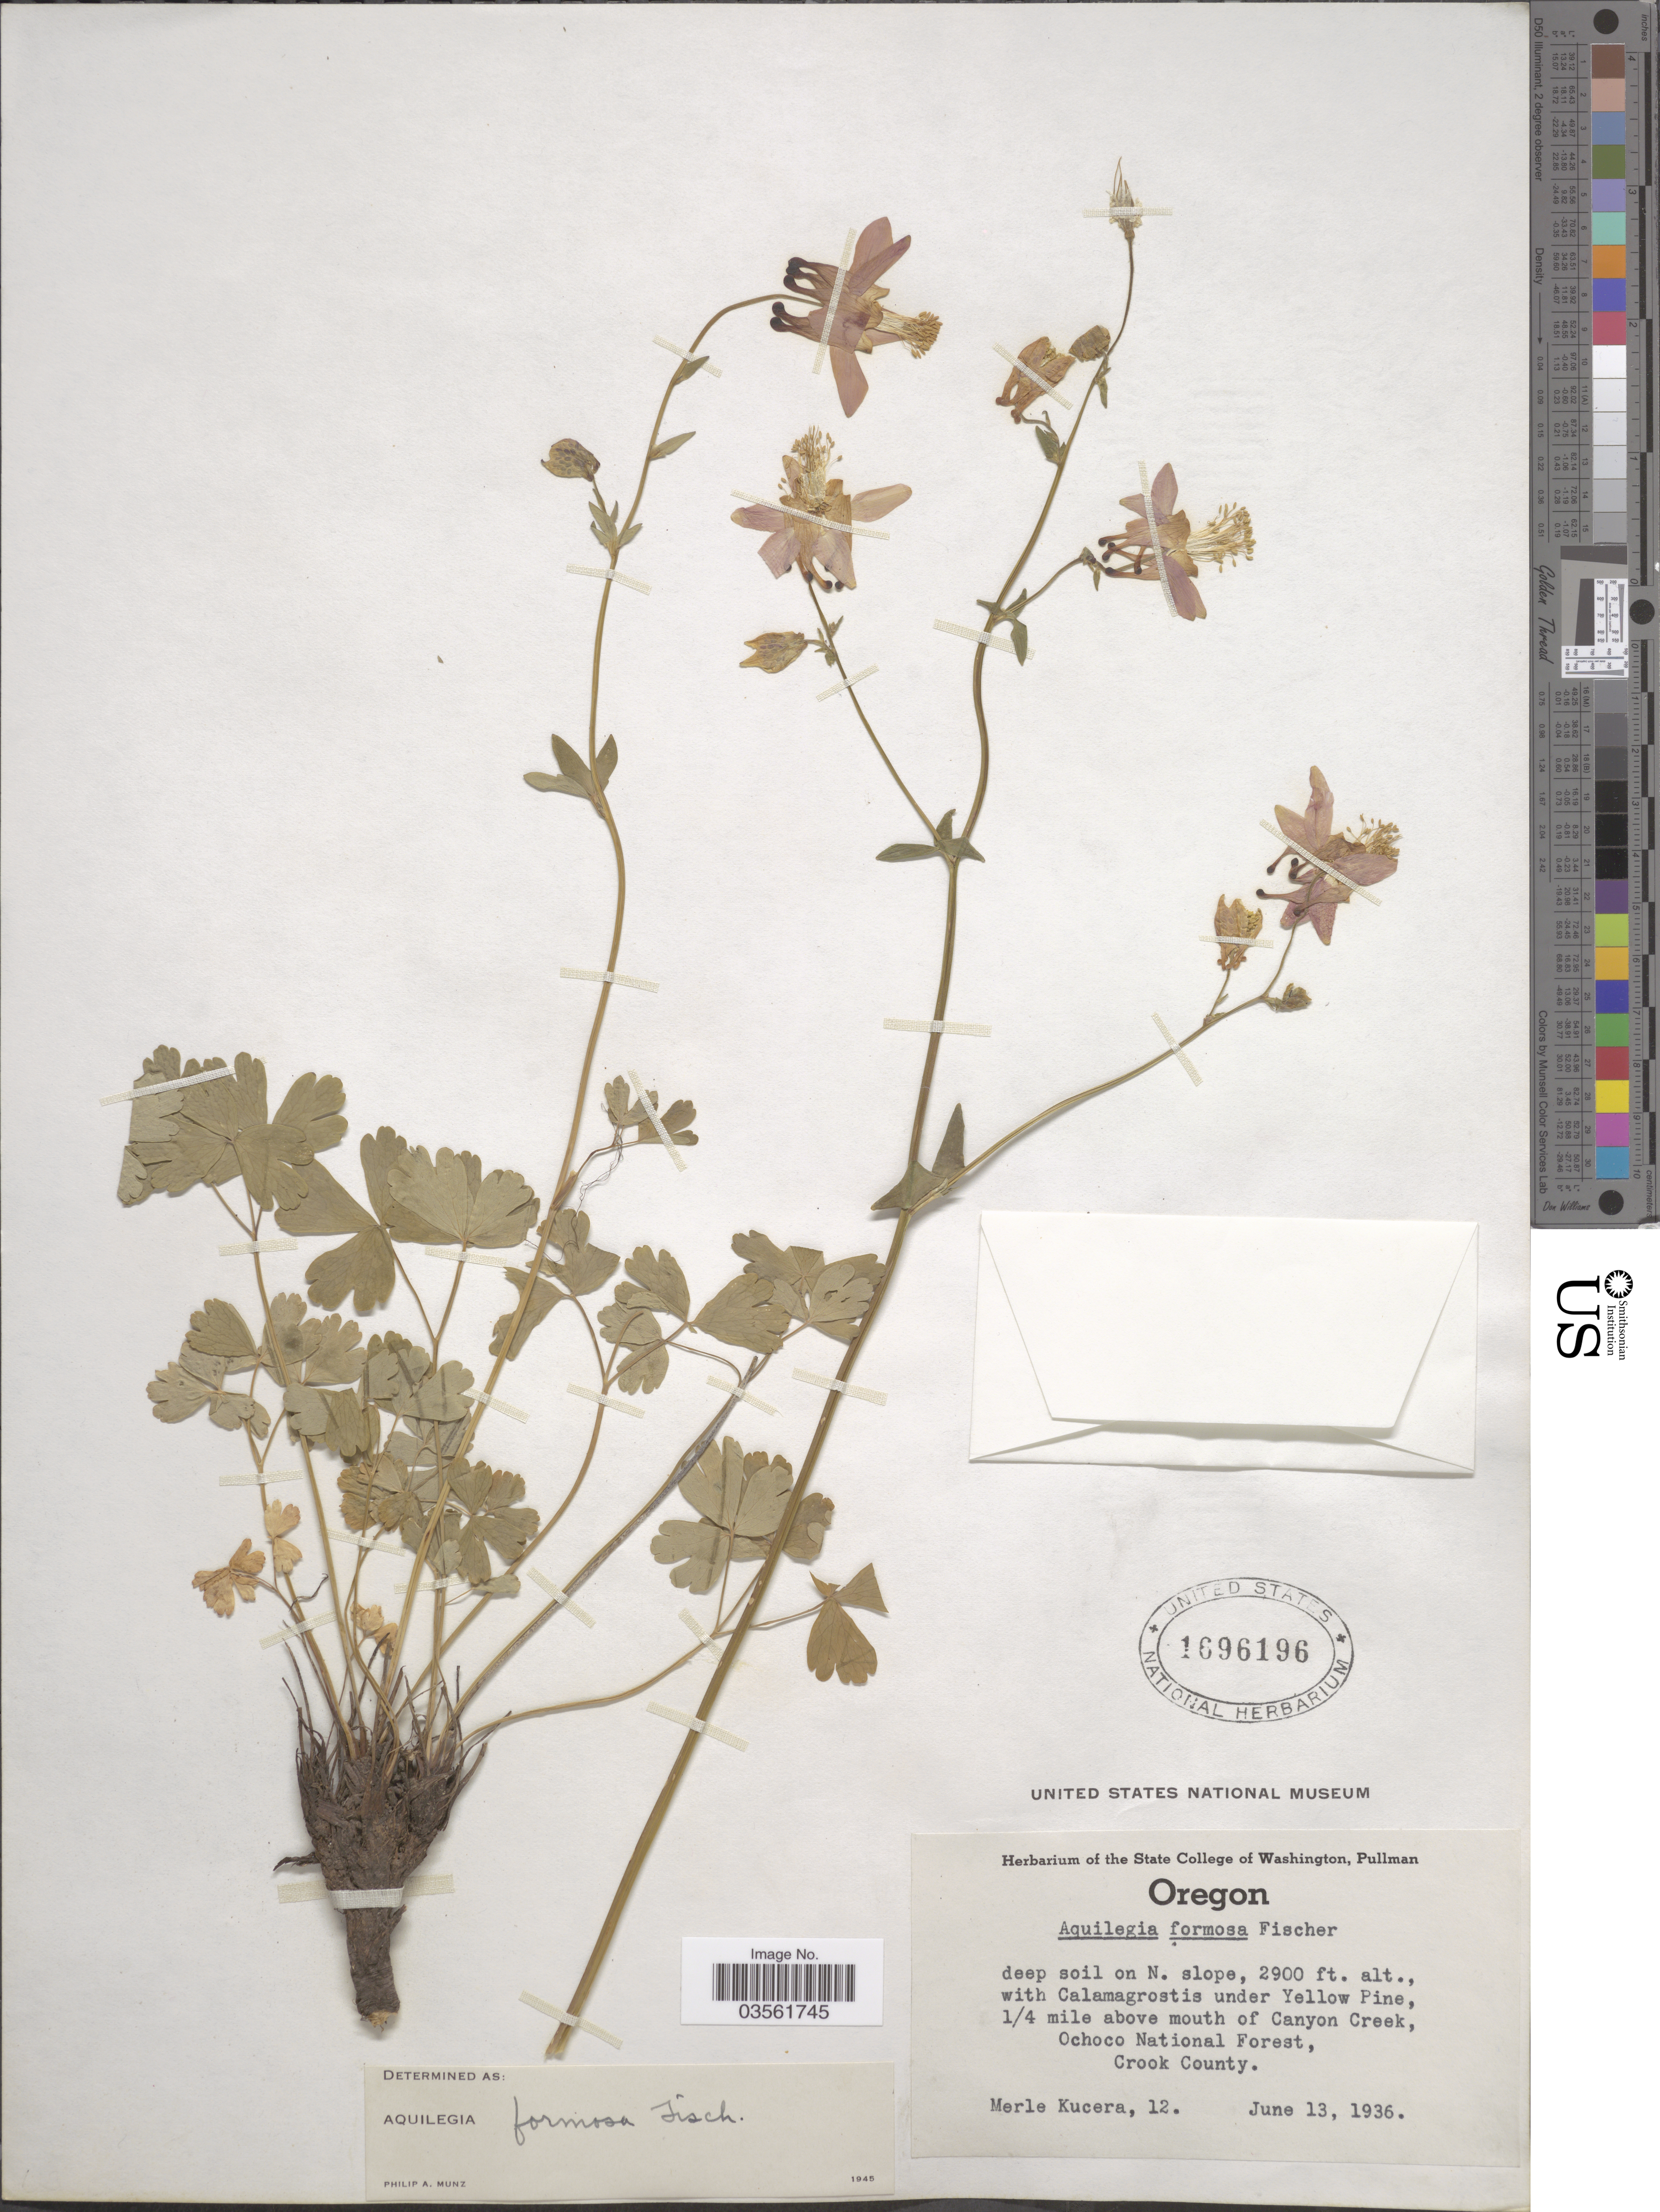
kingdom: Plantae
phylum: Tracheophyta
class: Magnoliopsida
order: Ranunculales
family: Ranunculaceae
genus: Aquilegia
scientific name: Aquilegia formosa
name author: Fisch. ex DC.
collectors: M. Kucera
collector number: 12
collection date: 1936-06-13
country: United States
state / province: Oregon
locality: Under Yellow Pine, ¼ mile above mouth of Canyon Creek, Ochoco National Forest, Crook County.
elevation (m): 884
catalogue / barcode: US 1696196